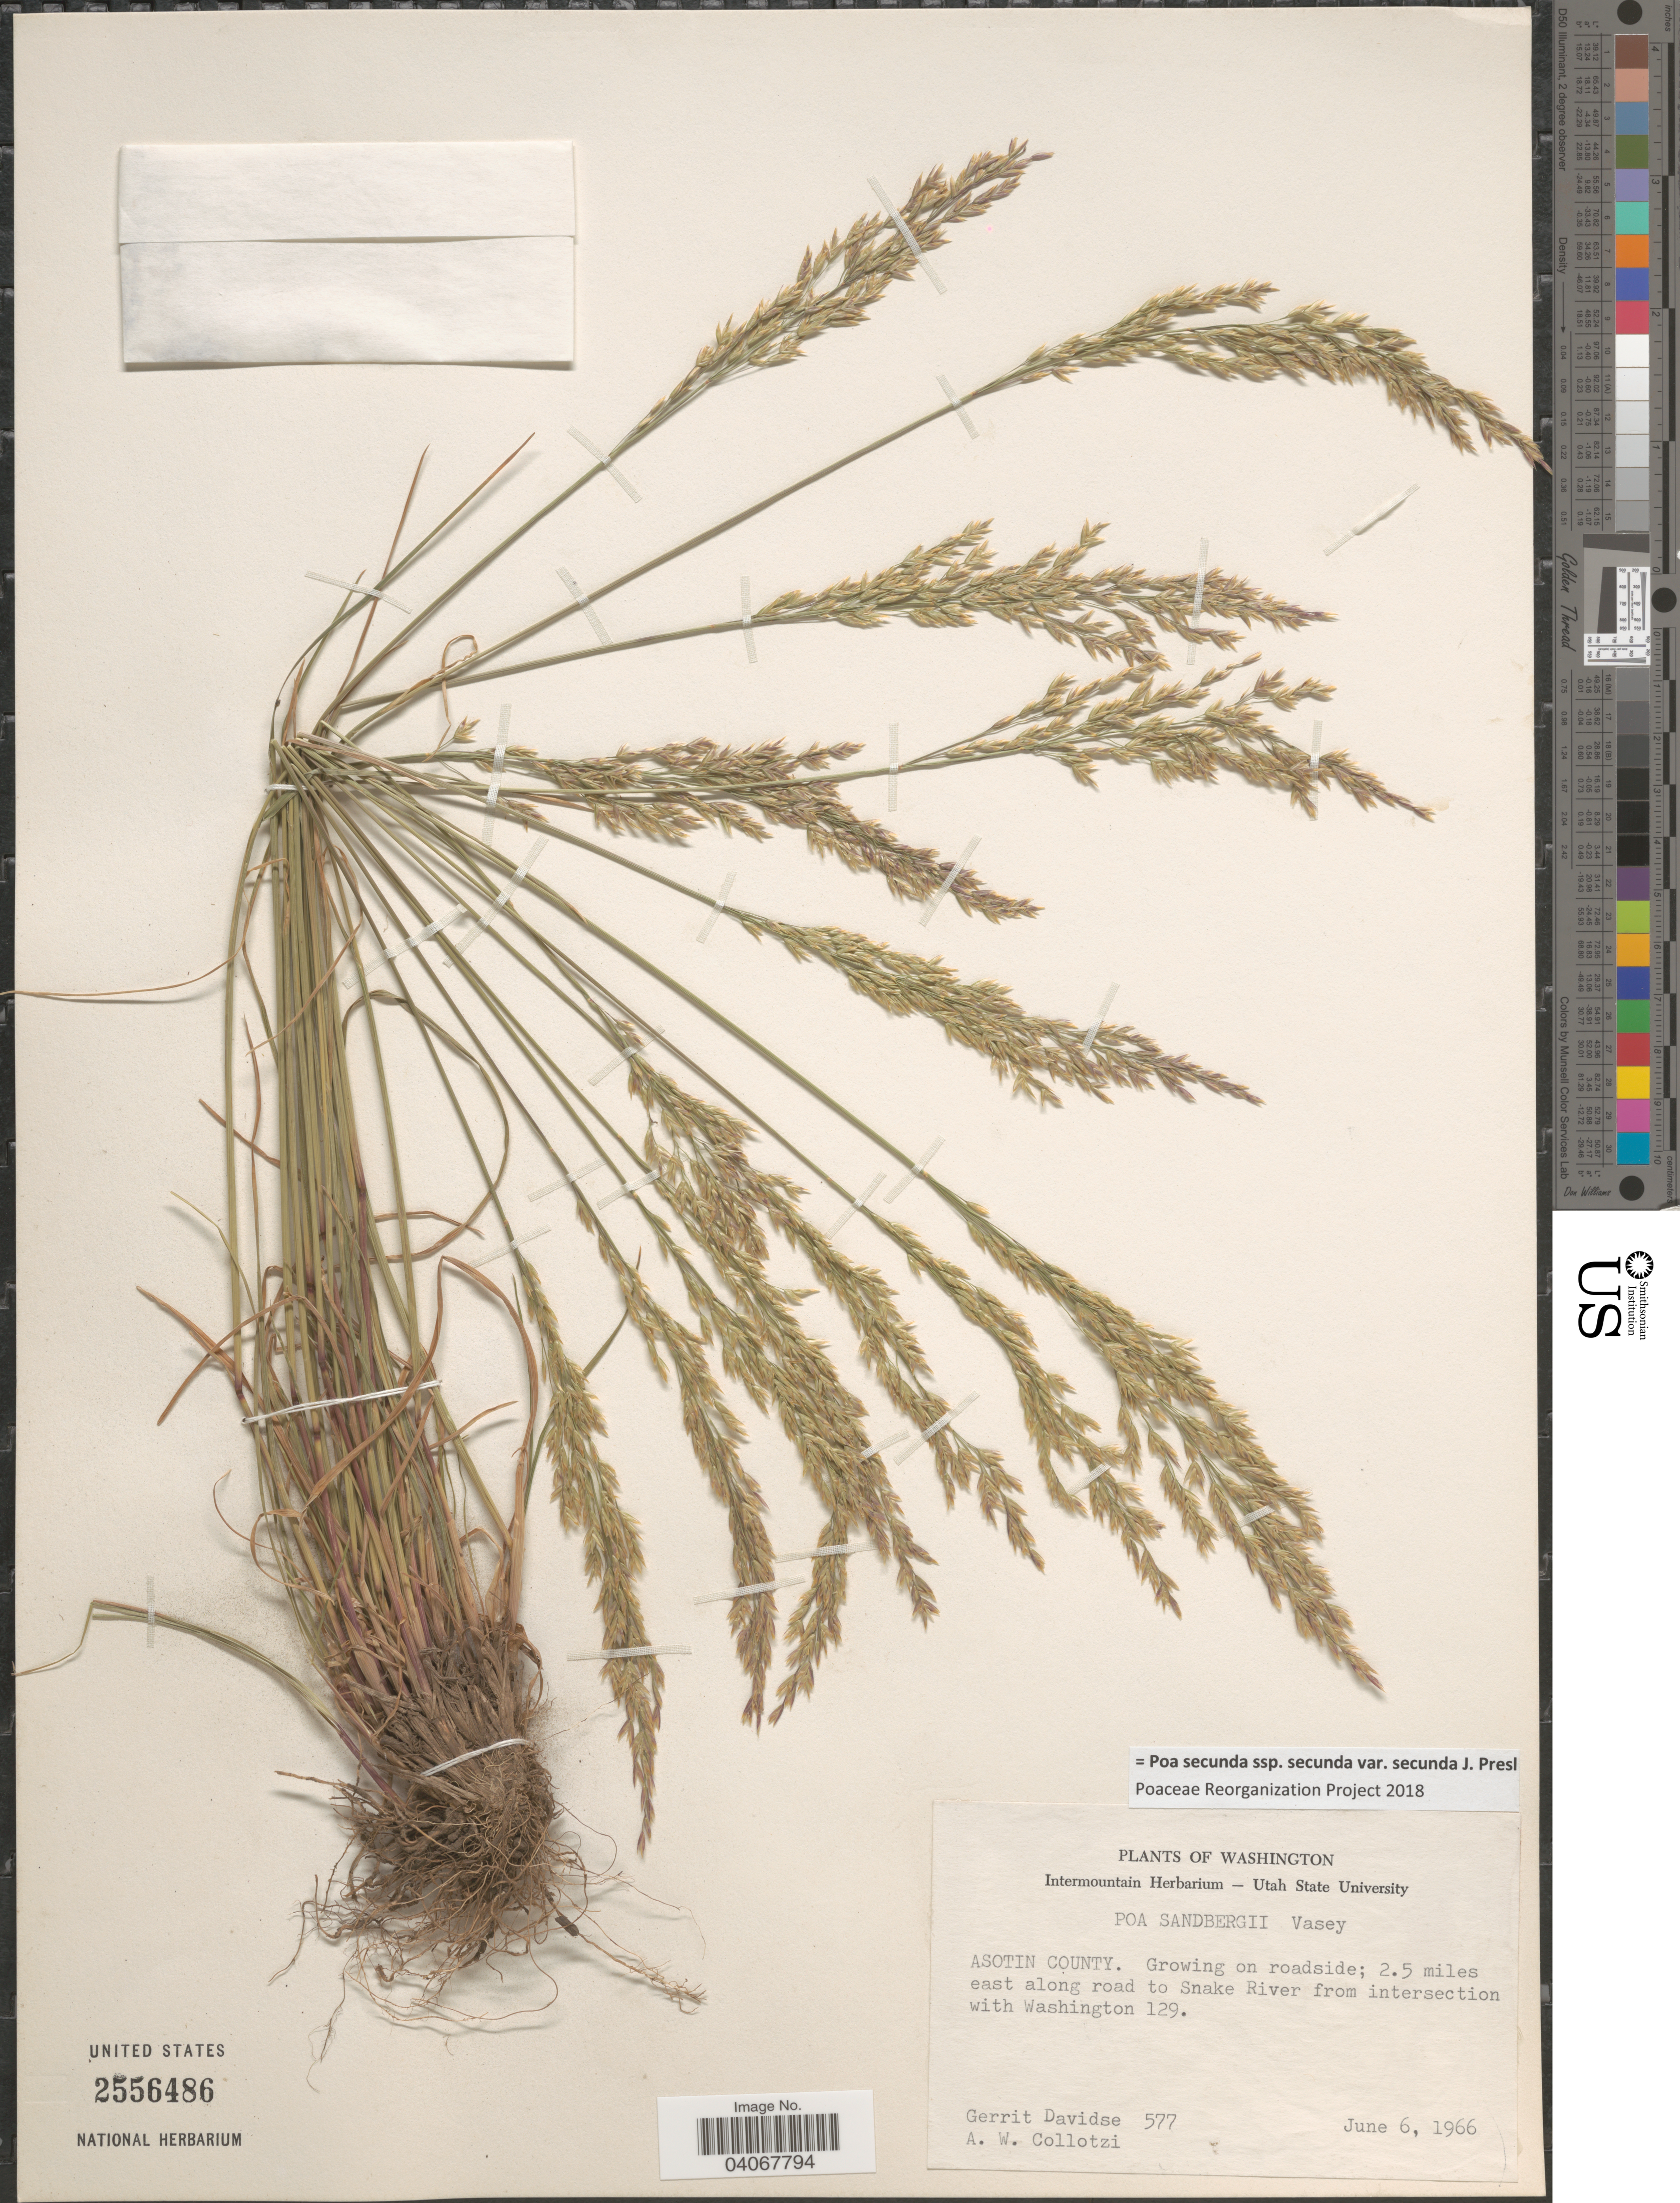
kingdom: Plantae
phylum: Tracheophyta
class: Liliopsida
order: Poales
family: Poaceae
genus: Poa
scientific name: Poa secunda subsp. secunda var. secunda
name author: J. Presl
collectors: G. Davidse & A. W. Collotzi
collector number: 577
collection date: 1966-06-06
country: United States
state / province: Washington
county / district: Asotin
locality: Asotin County. Growing on roadside; 2.5 miles east along road to Snake River from intersection with Washington 129.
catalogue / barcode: US 2556486